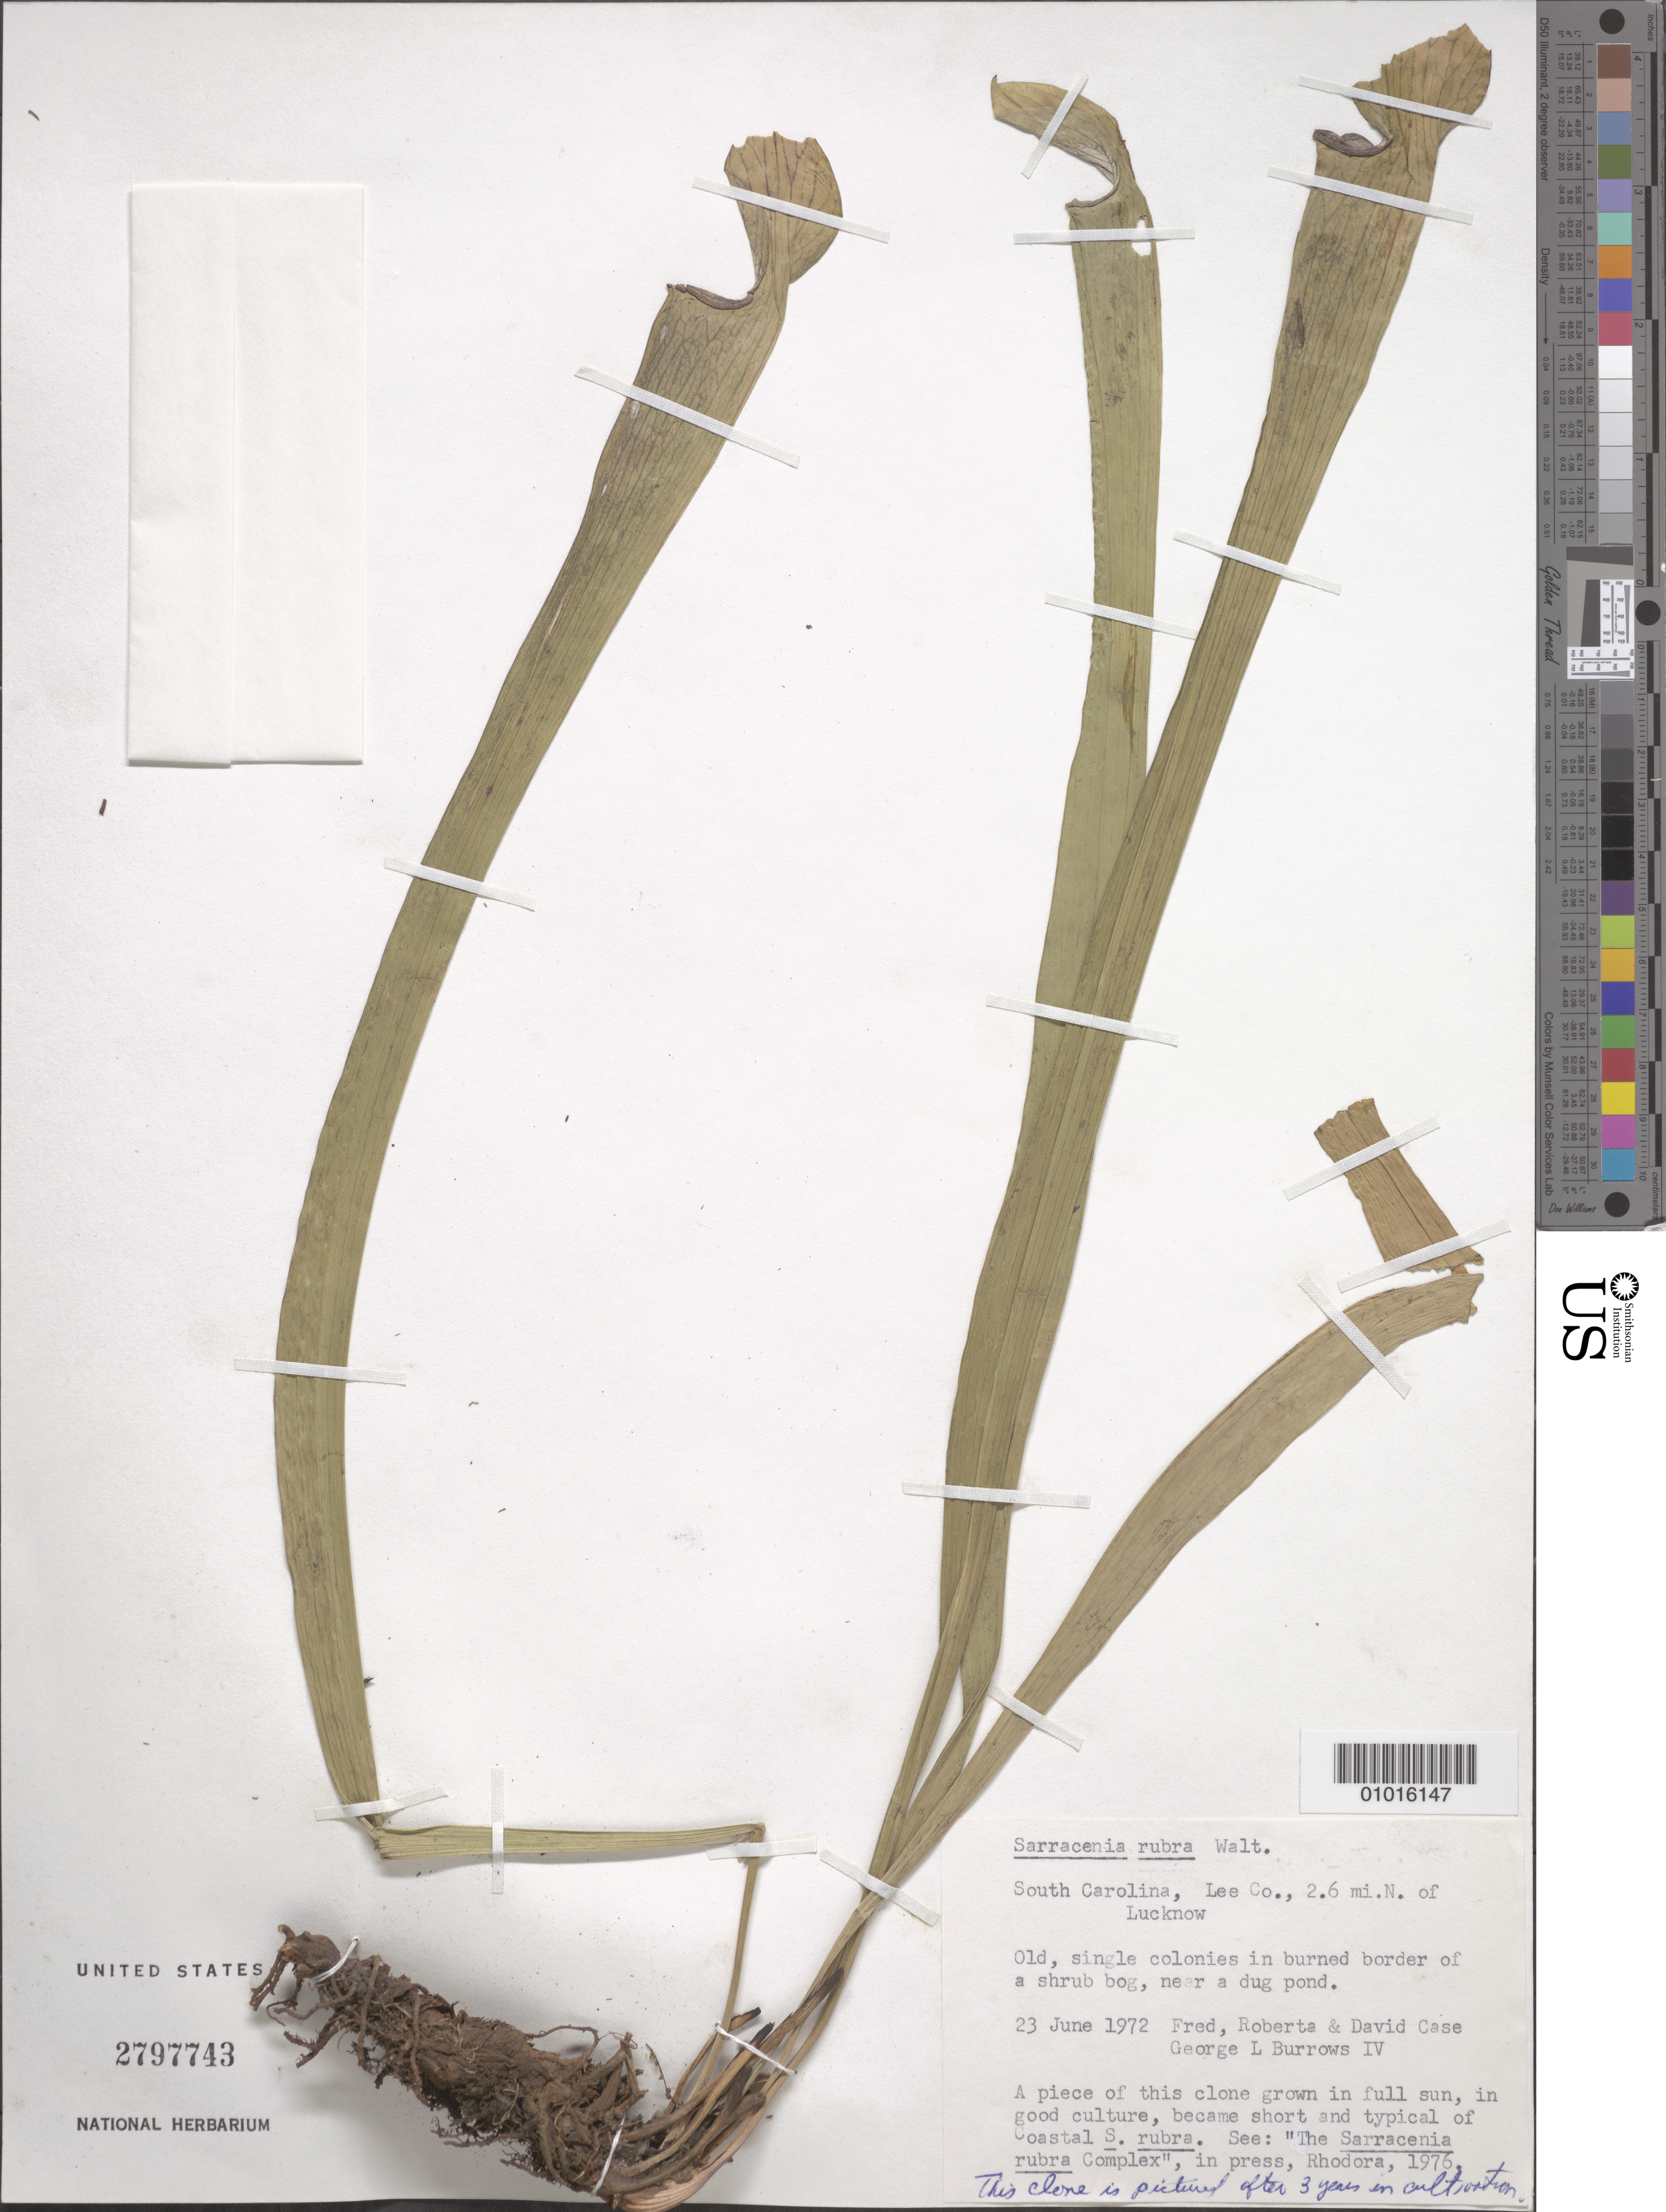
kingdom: Plantae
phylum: Tracheophyta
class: Magnoliopsida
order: Ericales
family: Sarraceniaceae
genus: Sarracenia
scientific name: Sarracenia rubra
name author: Walter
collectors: F. Case, R. B. Case, D. Case & G. Burrows IV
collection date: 1972-06-23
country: United States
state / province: South Carolina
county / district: Lee County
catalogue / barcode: US 2797743